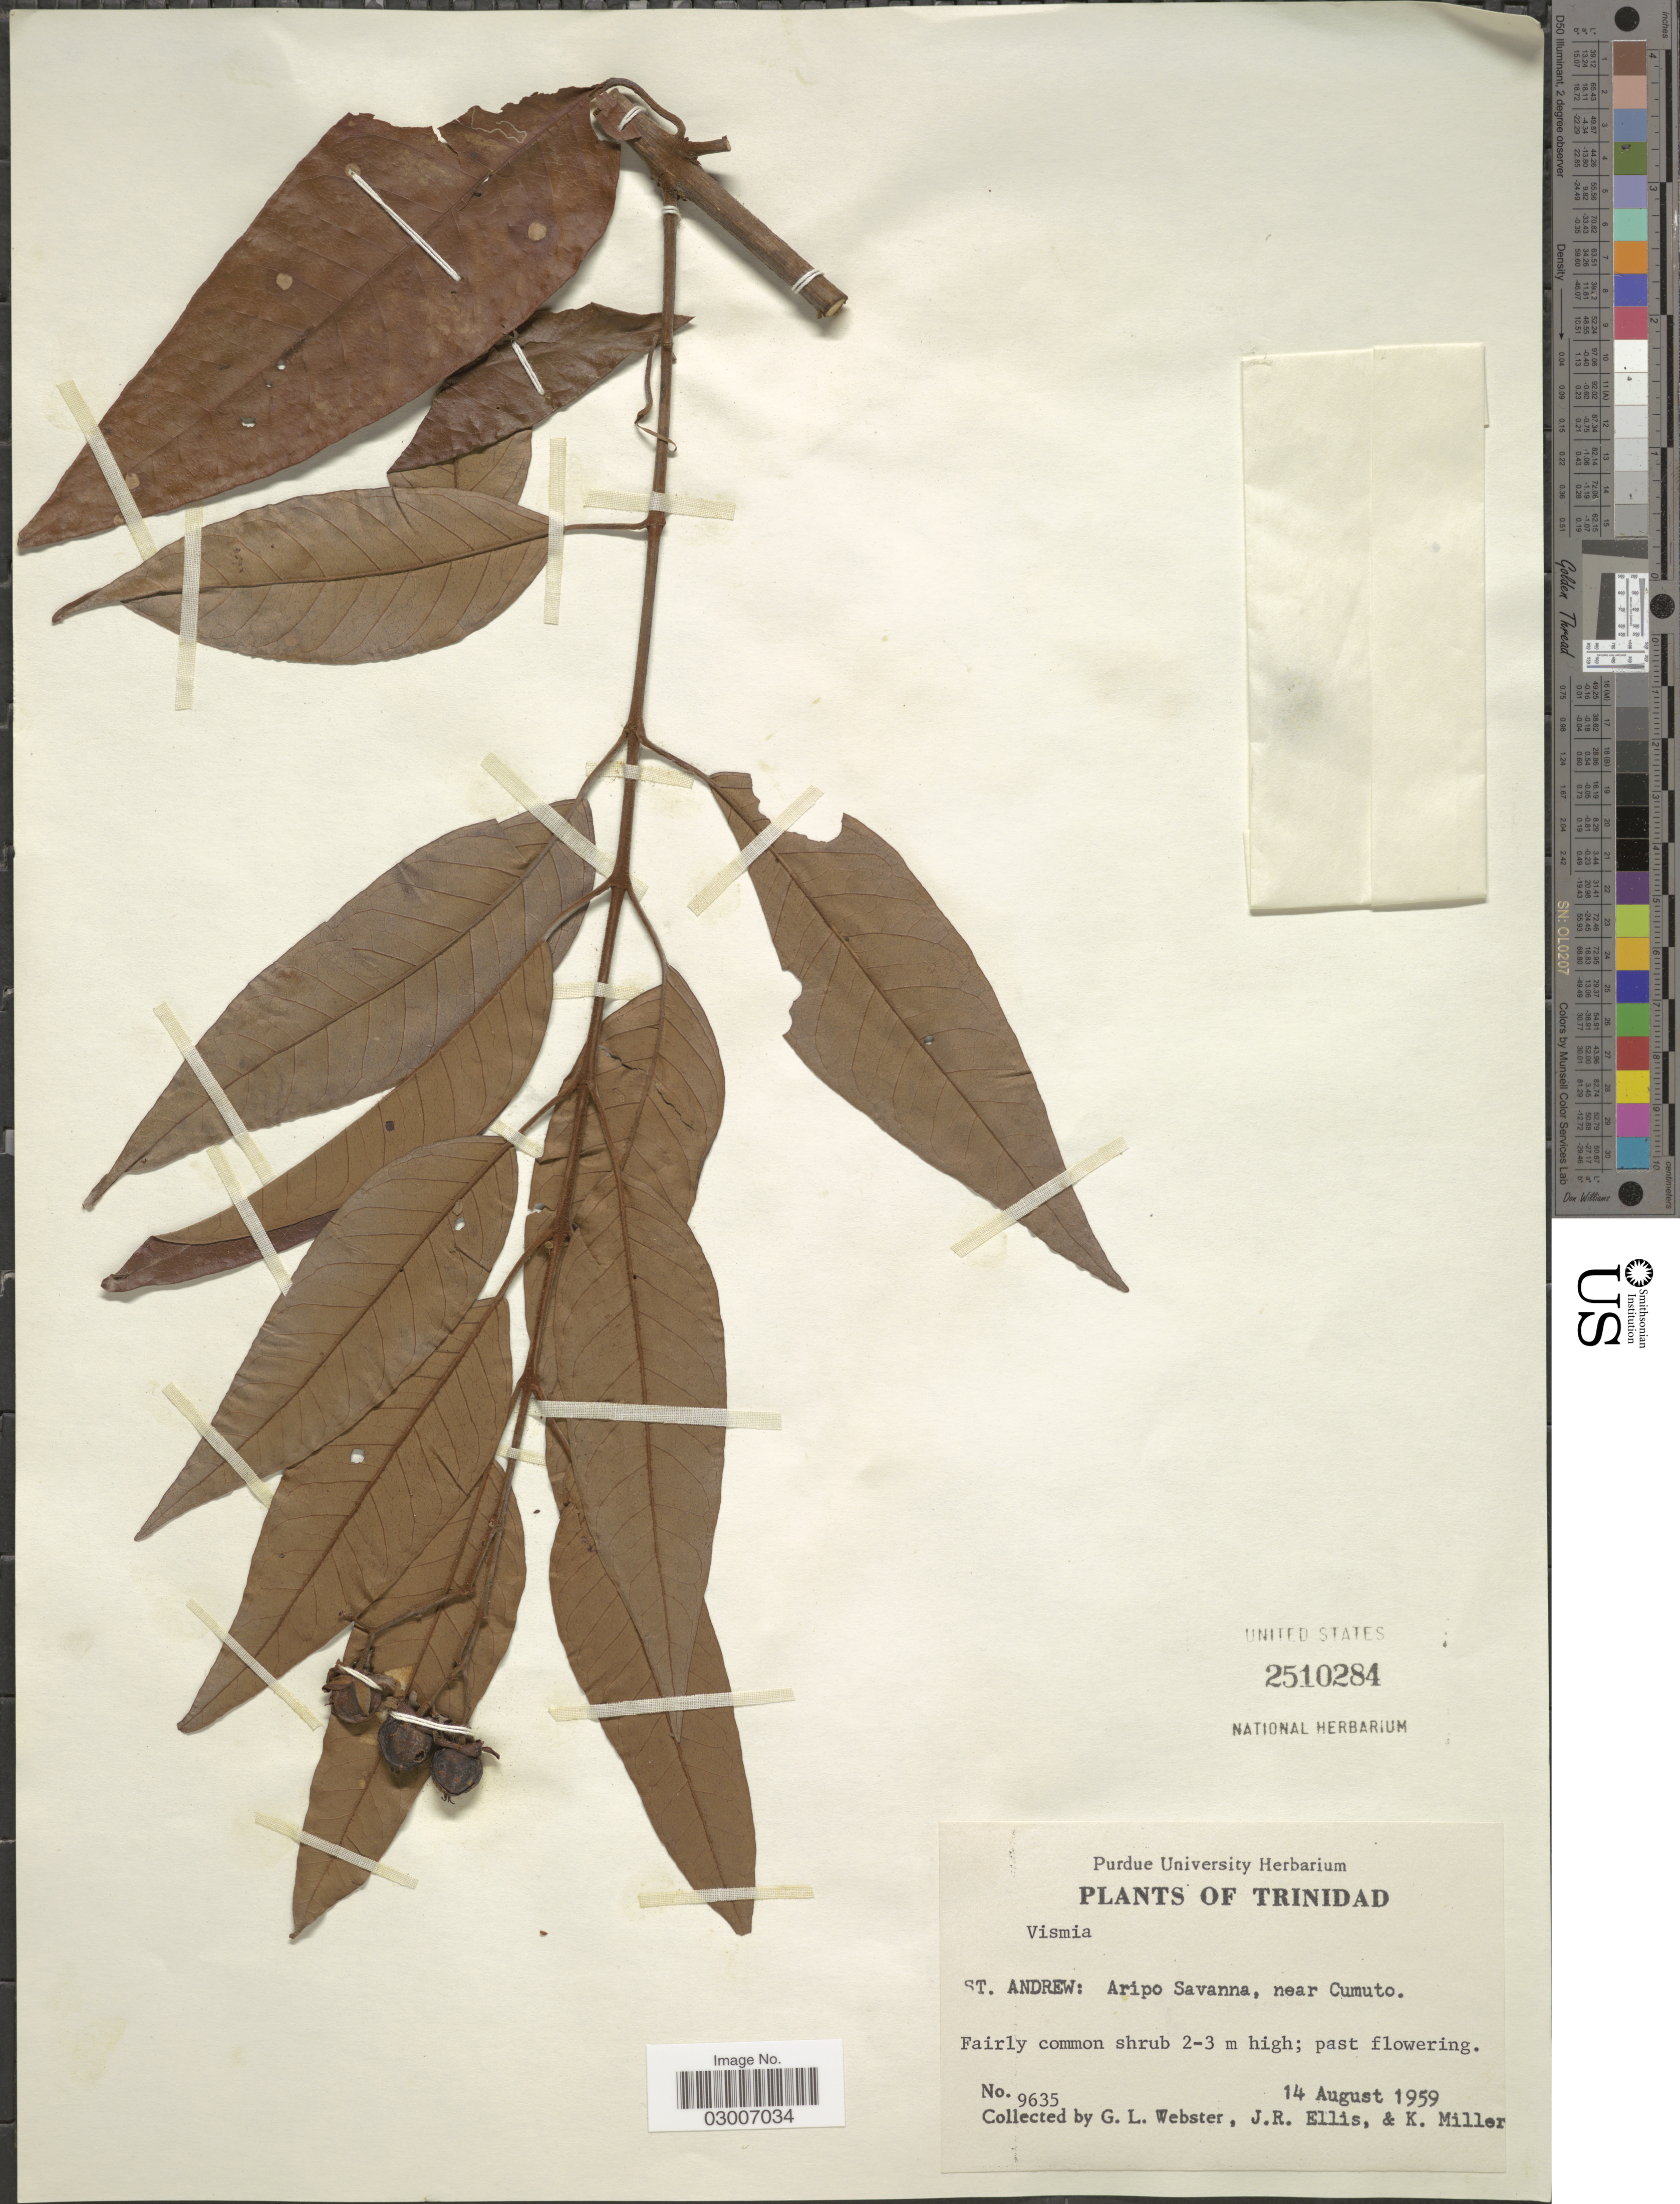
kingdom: Plantae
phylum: Tracheophyta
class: Magnoliopsida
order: Malpighiales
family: Hypericaceae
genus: Vismia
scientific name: Vismia sp.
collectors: G. L. Webster, J. R. Ellis & K. Miller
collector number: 9635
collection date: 1959-08-14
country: Trinidad and Tobago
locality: Trinidad. St. Andrew: Aripo Savanna, near Cumuto.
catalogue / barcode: US 2510284